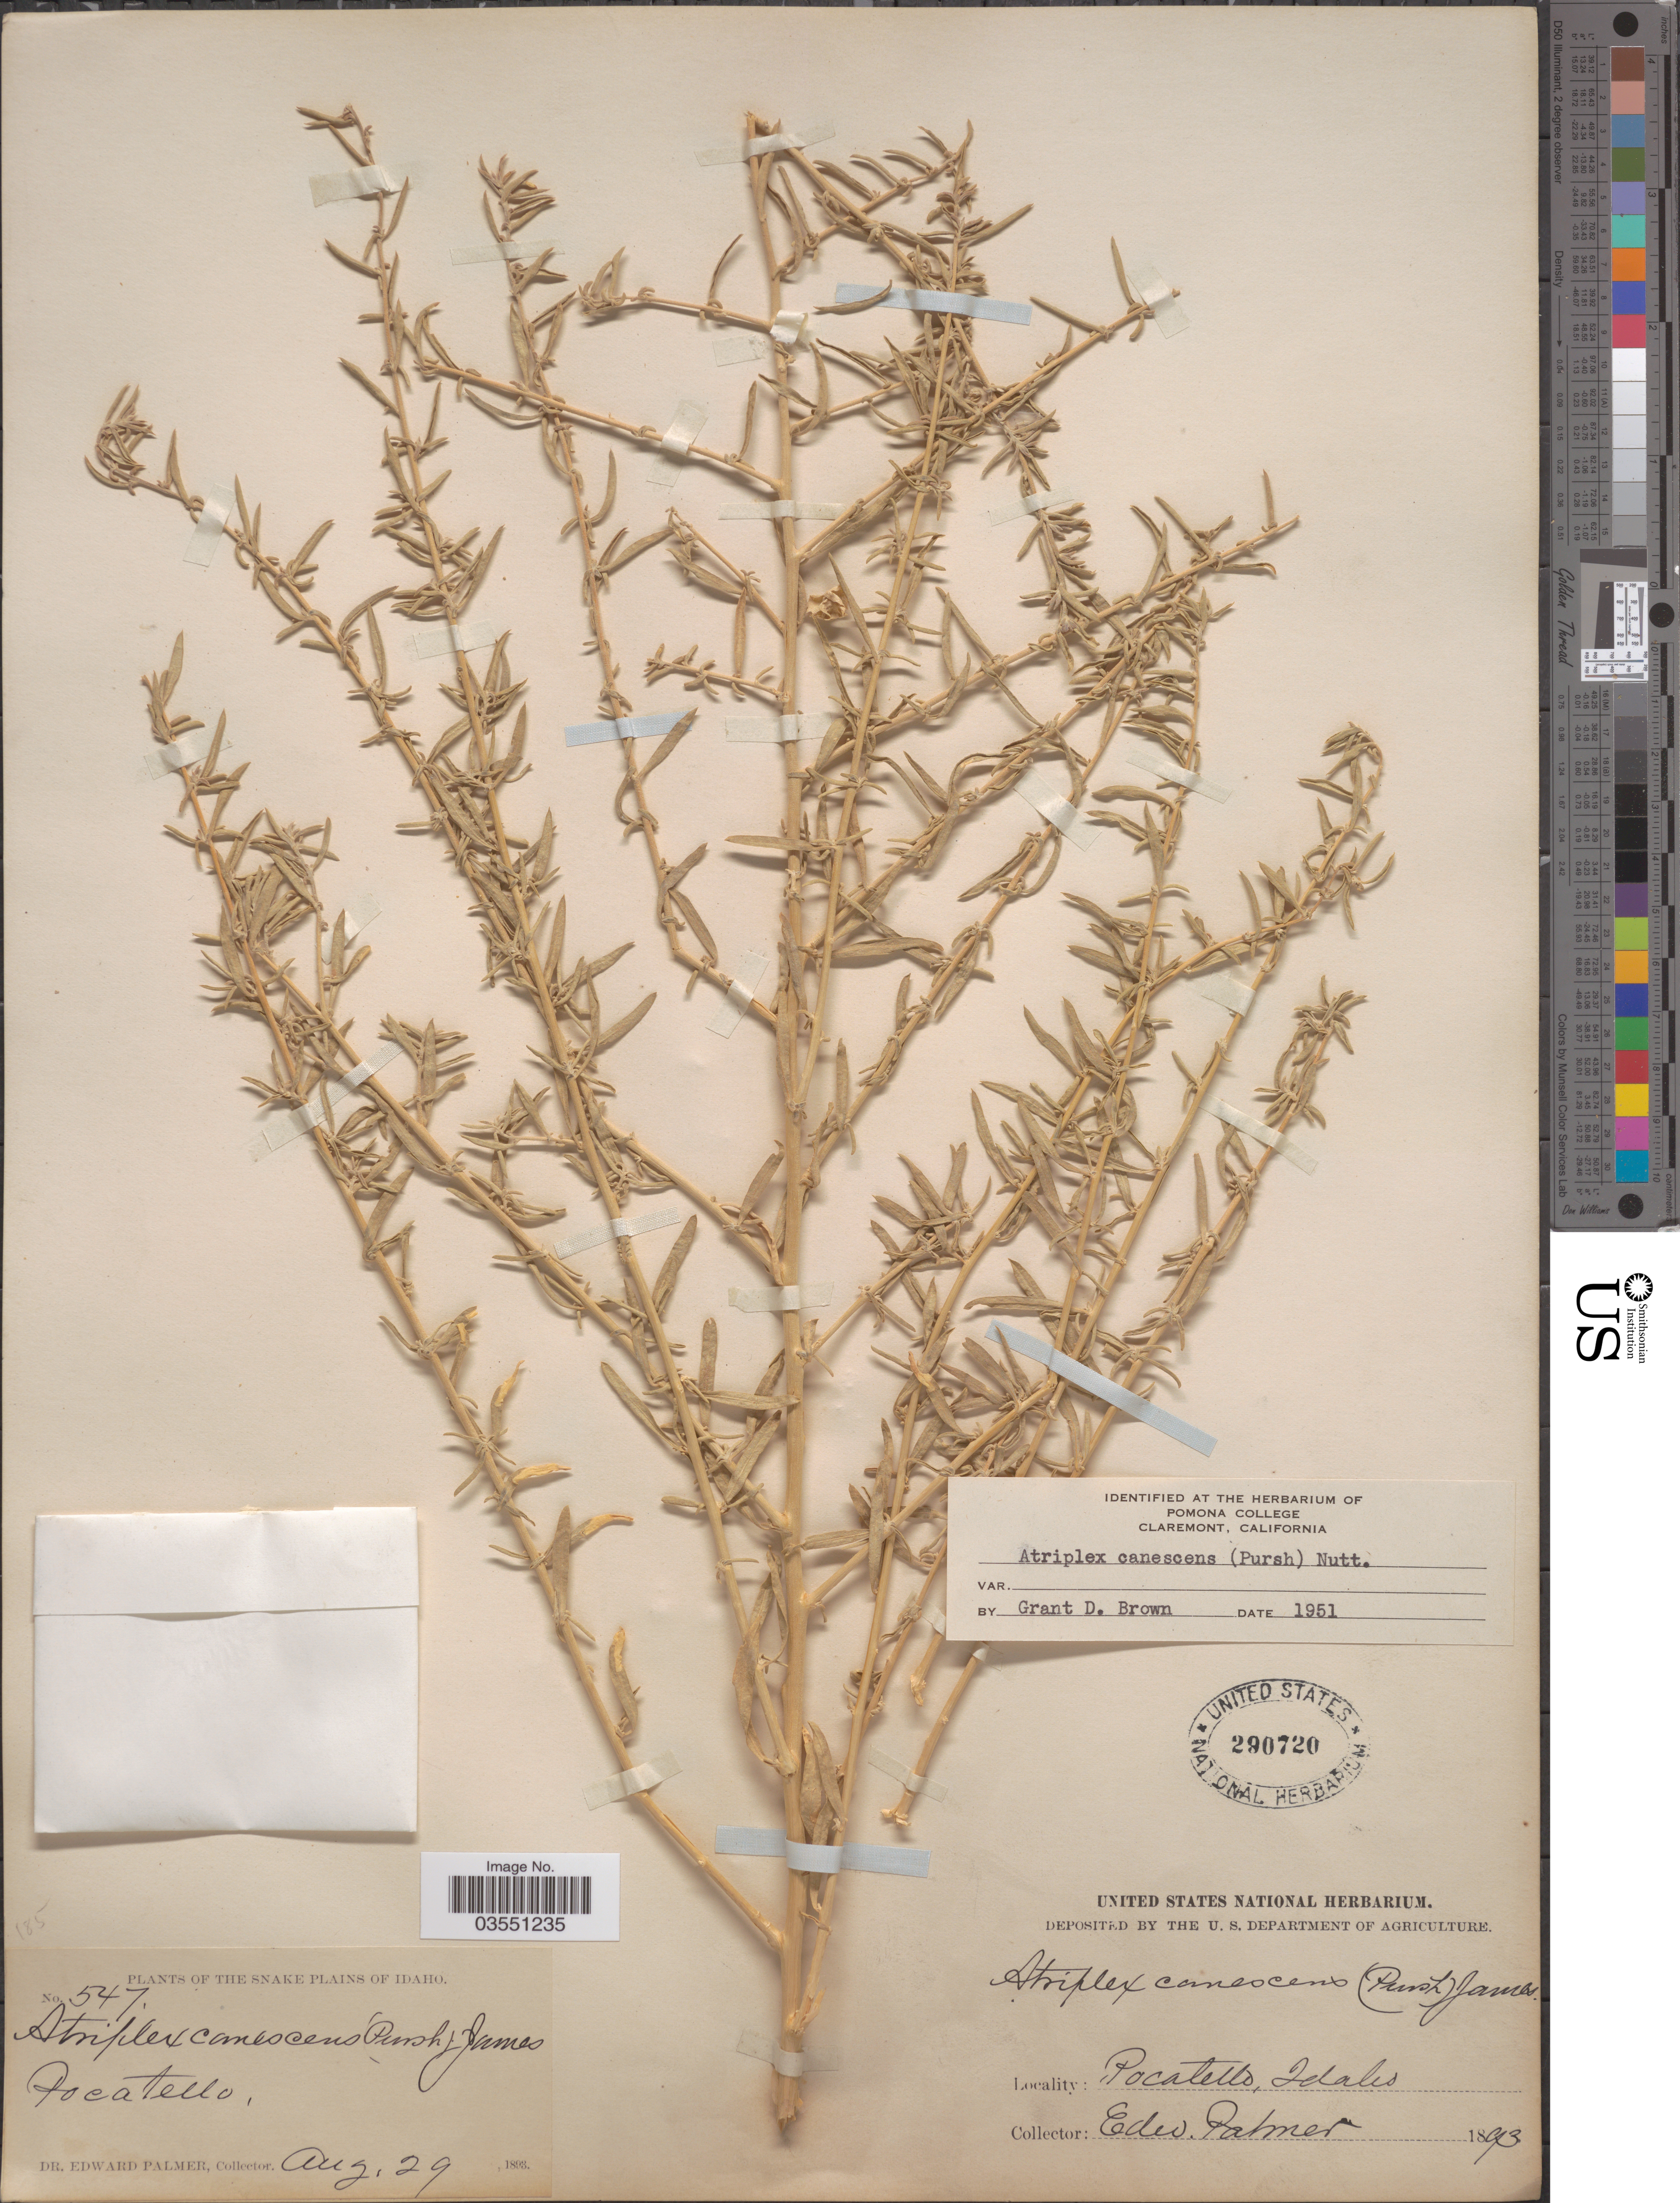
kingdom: Plantae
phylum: Tracheophyta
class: Magnoliopsida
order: Caryophyllales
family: Amaranthaceae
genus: Atriplex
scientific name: Atriplex canescens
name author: (Pursh) Nutt.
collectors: E. Palmer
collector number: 547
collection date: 1893-08-29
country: United States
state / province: Idaho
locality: Snake Plains. Pocatello.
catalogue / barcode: US 290720